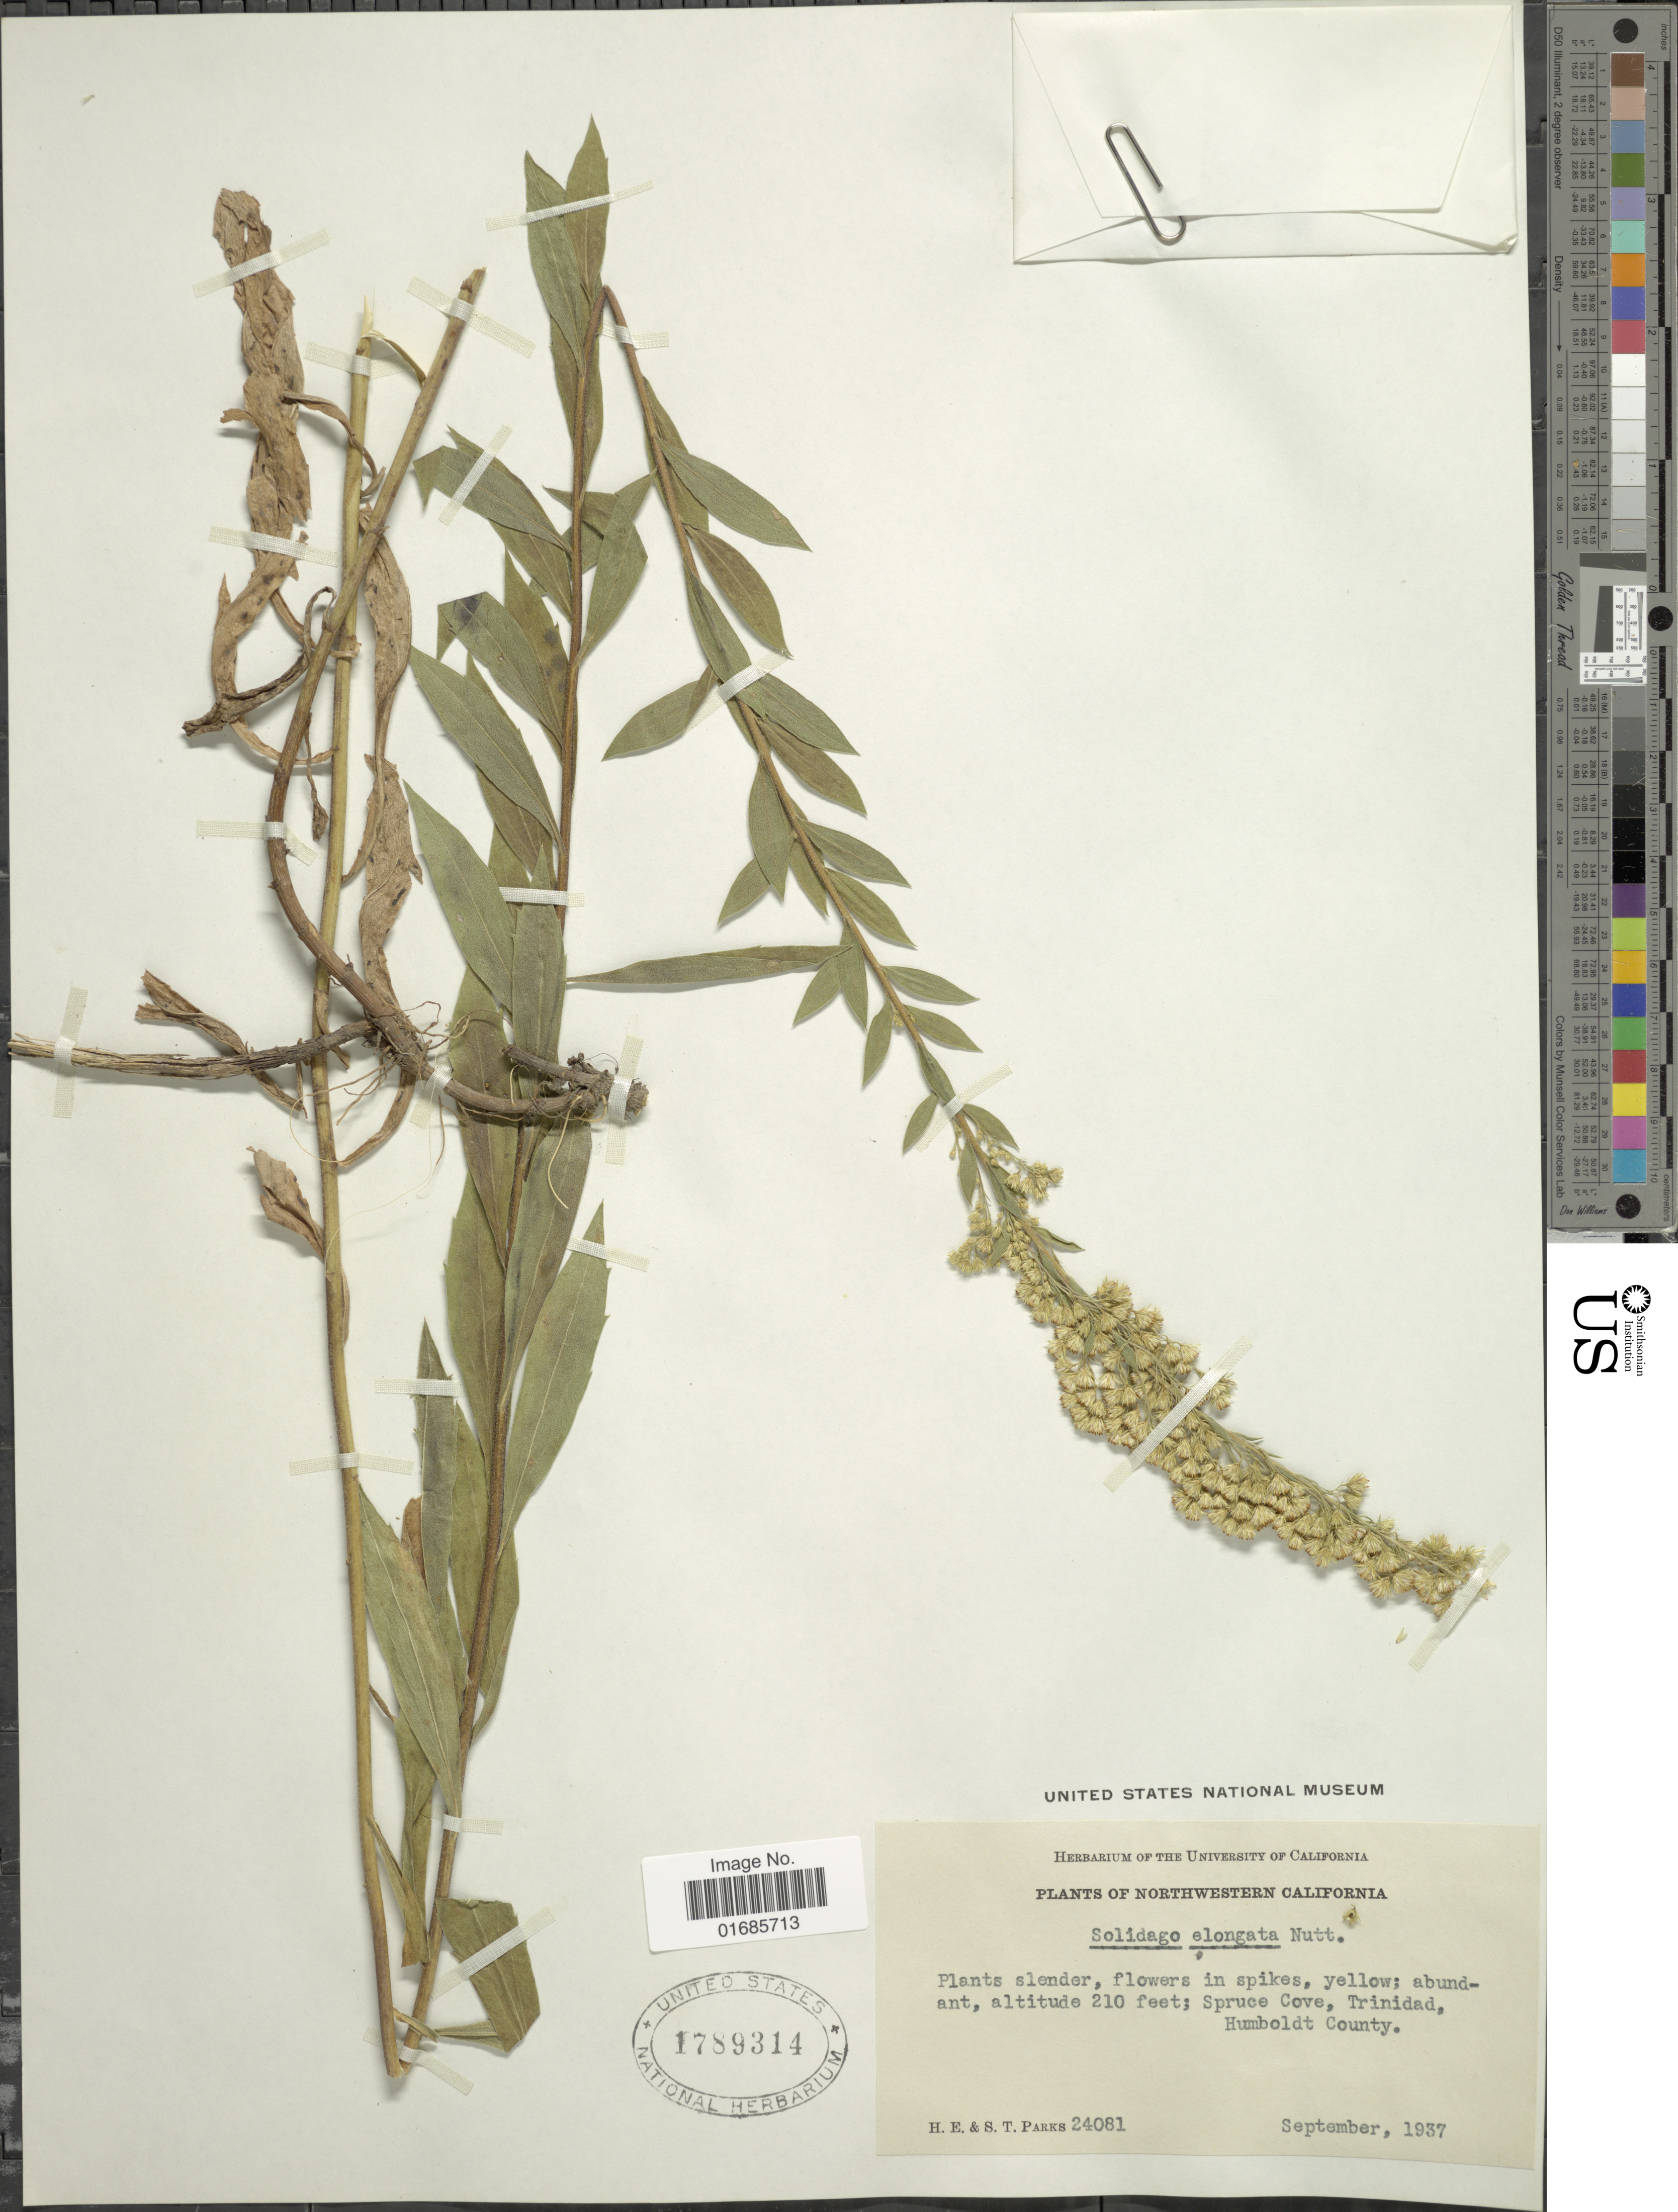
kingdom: Plantae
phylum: Tracheophyta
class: Magnoliopsida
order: Asterales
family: Asteraceae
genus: Solidago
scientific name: Solidago canadensis var. salebrosa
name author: (Piper) M.E. Jones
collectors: H. E. Parks & S. Parks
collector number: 24081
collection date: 1937-09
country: United States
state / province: California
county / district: Humboldt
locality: Northwestern California, Spruce Cove, Trinidad, Humboldt County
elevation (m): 64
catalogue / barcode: US 1789314